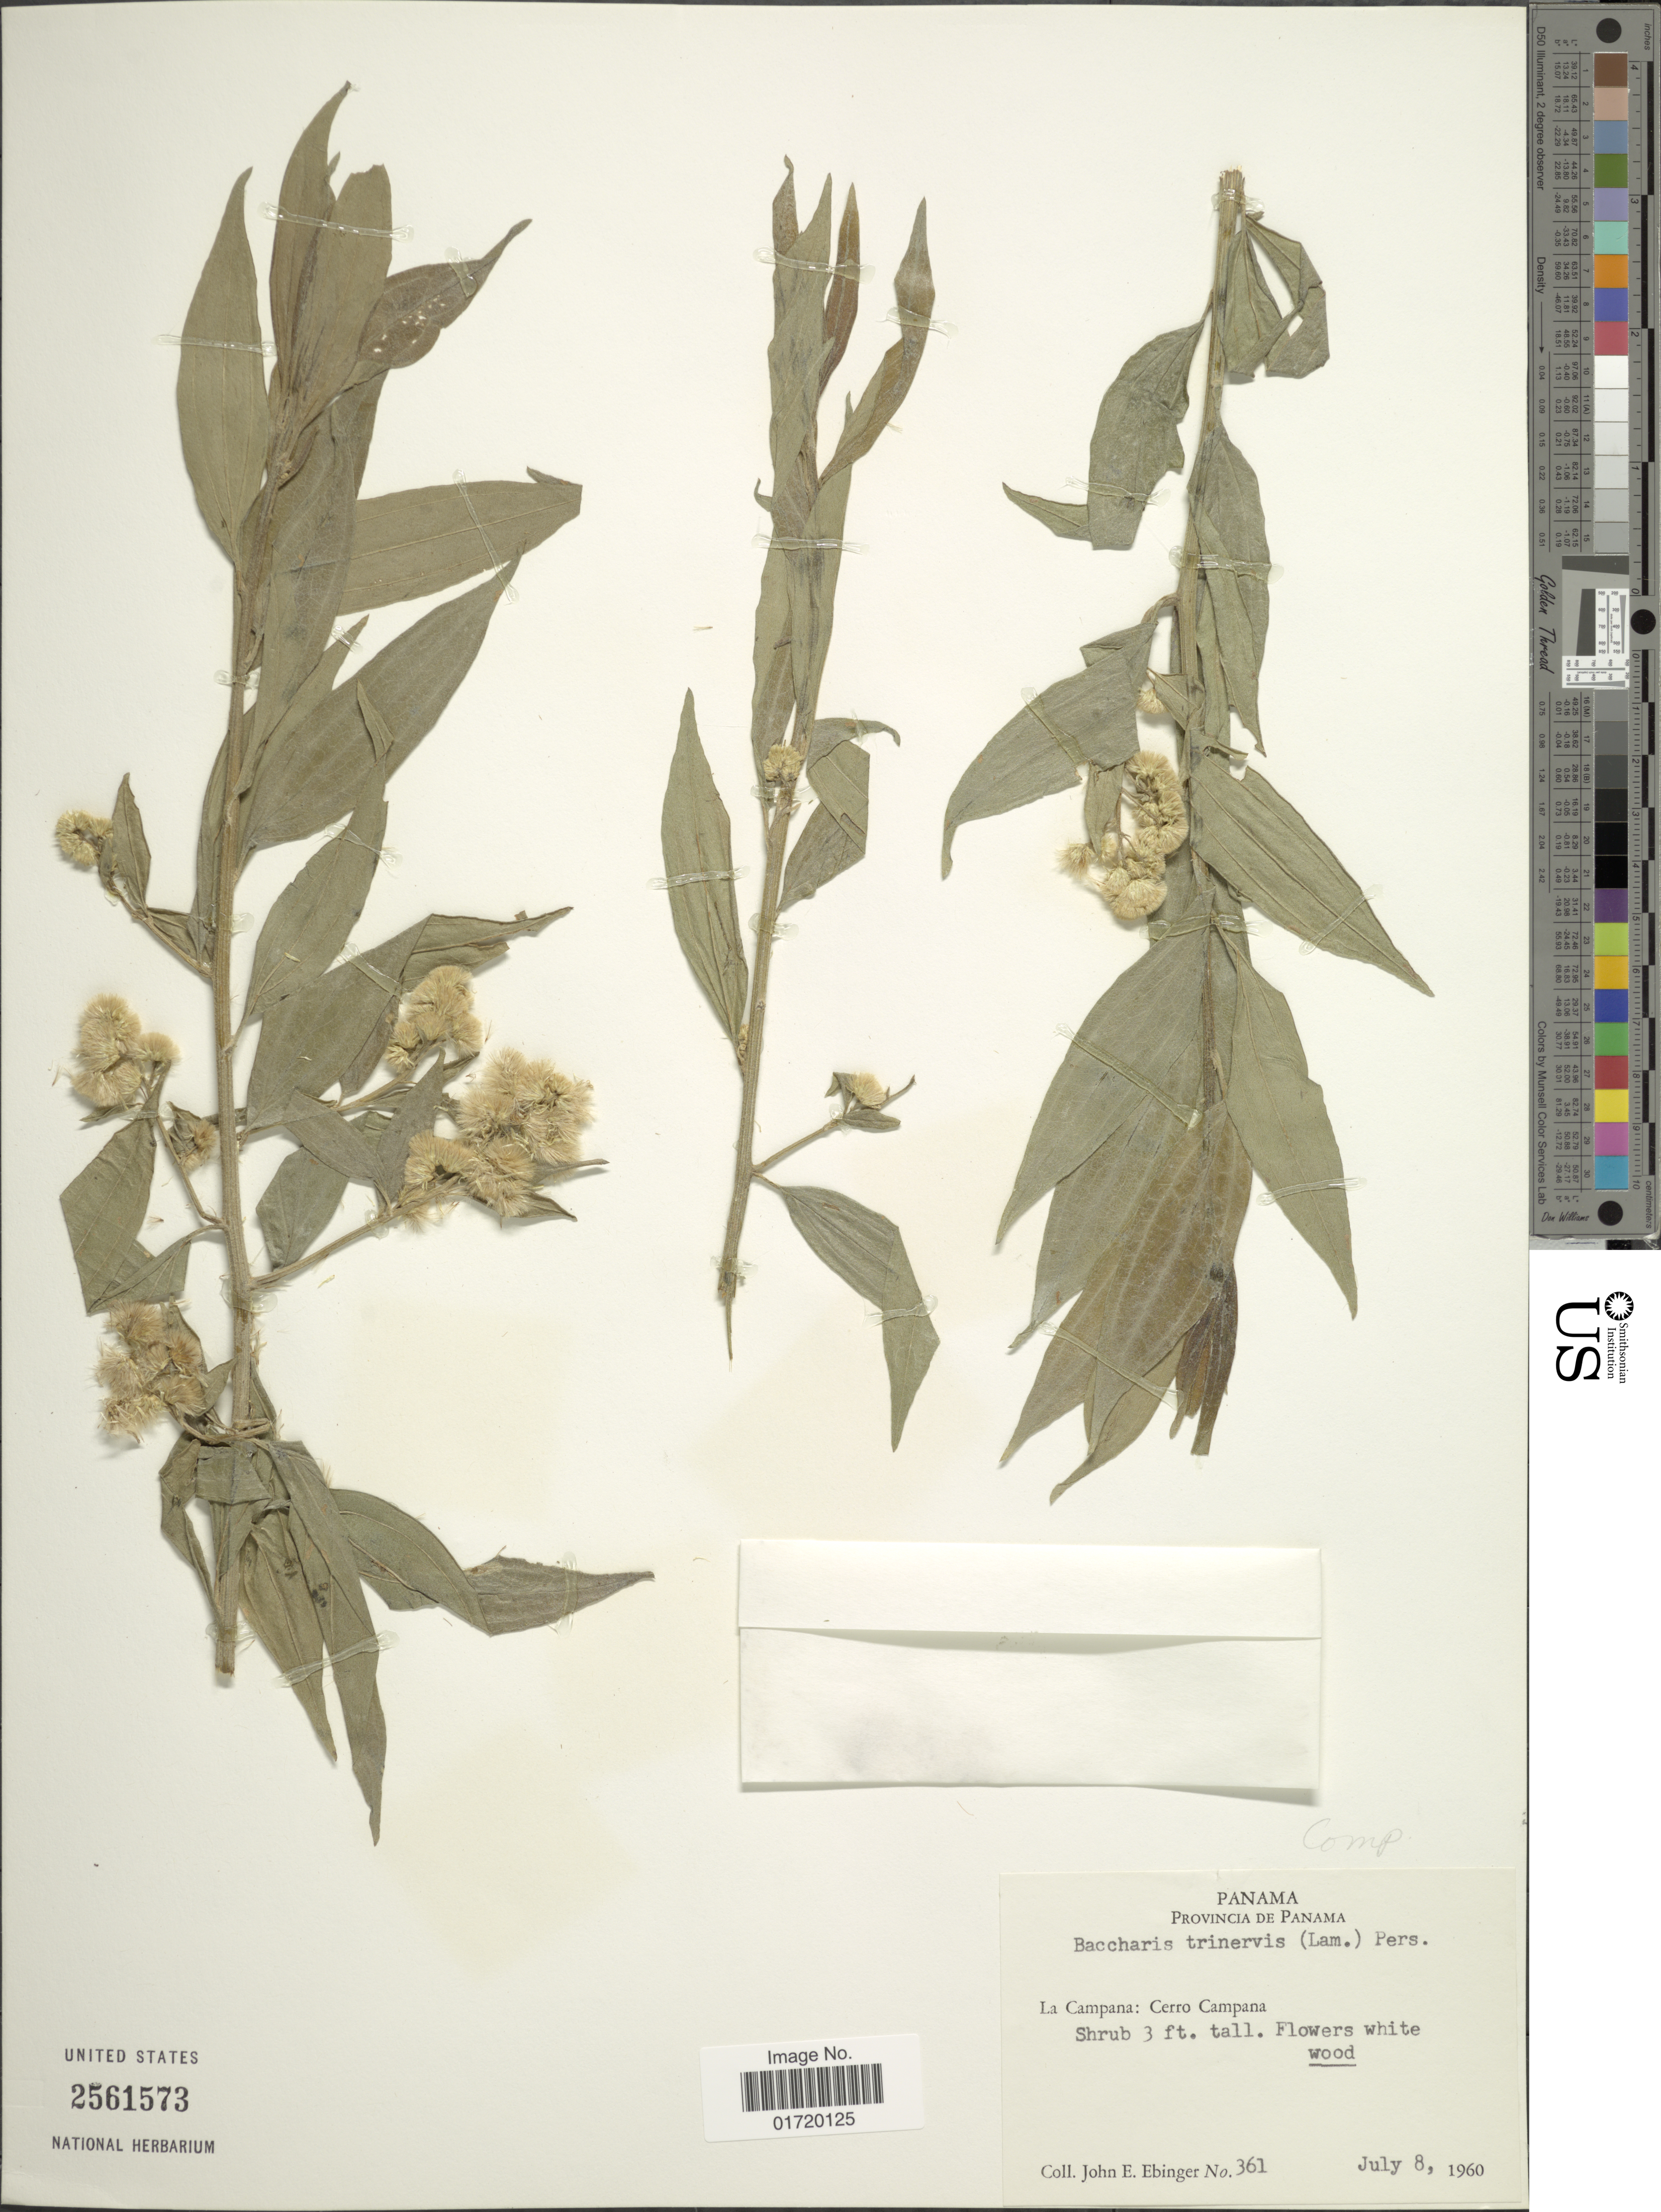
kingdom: Plantae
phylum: Tracheophyta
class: Magnoliopsida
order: Asterales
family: Asteraceae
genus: Baccharis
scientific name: Baccharis trinervis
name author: (Lam.) Pers.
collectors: J. Ebinger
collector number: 361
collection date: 1960-07-08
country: Panama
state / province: Panamá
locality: La Campana, Cerro Campana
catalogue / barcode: US 2561573